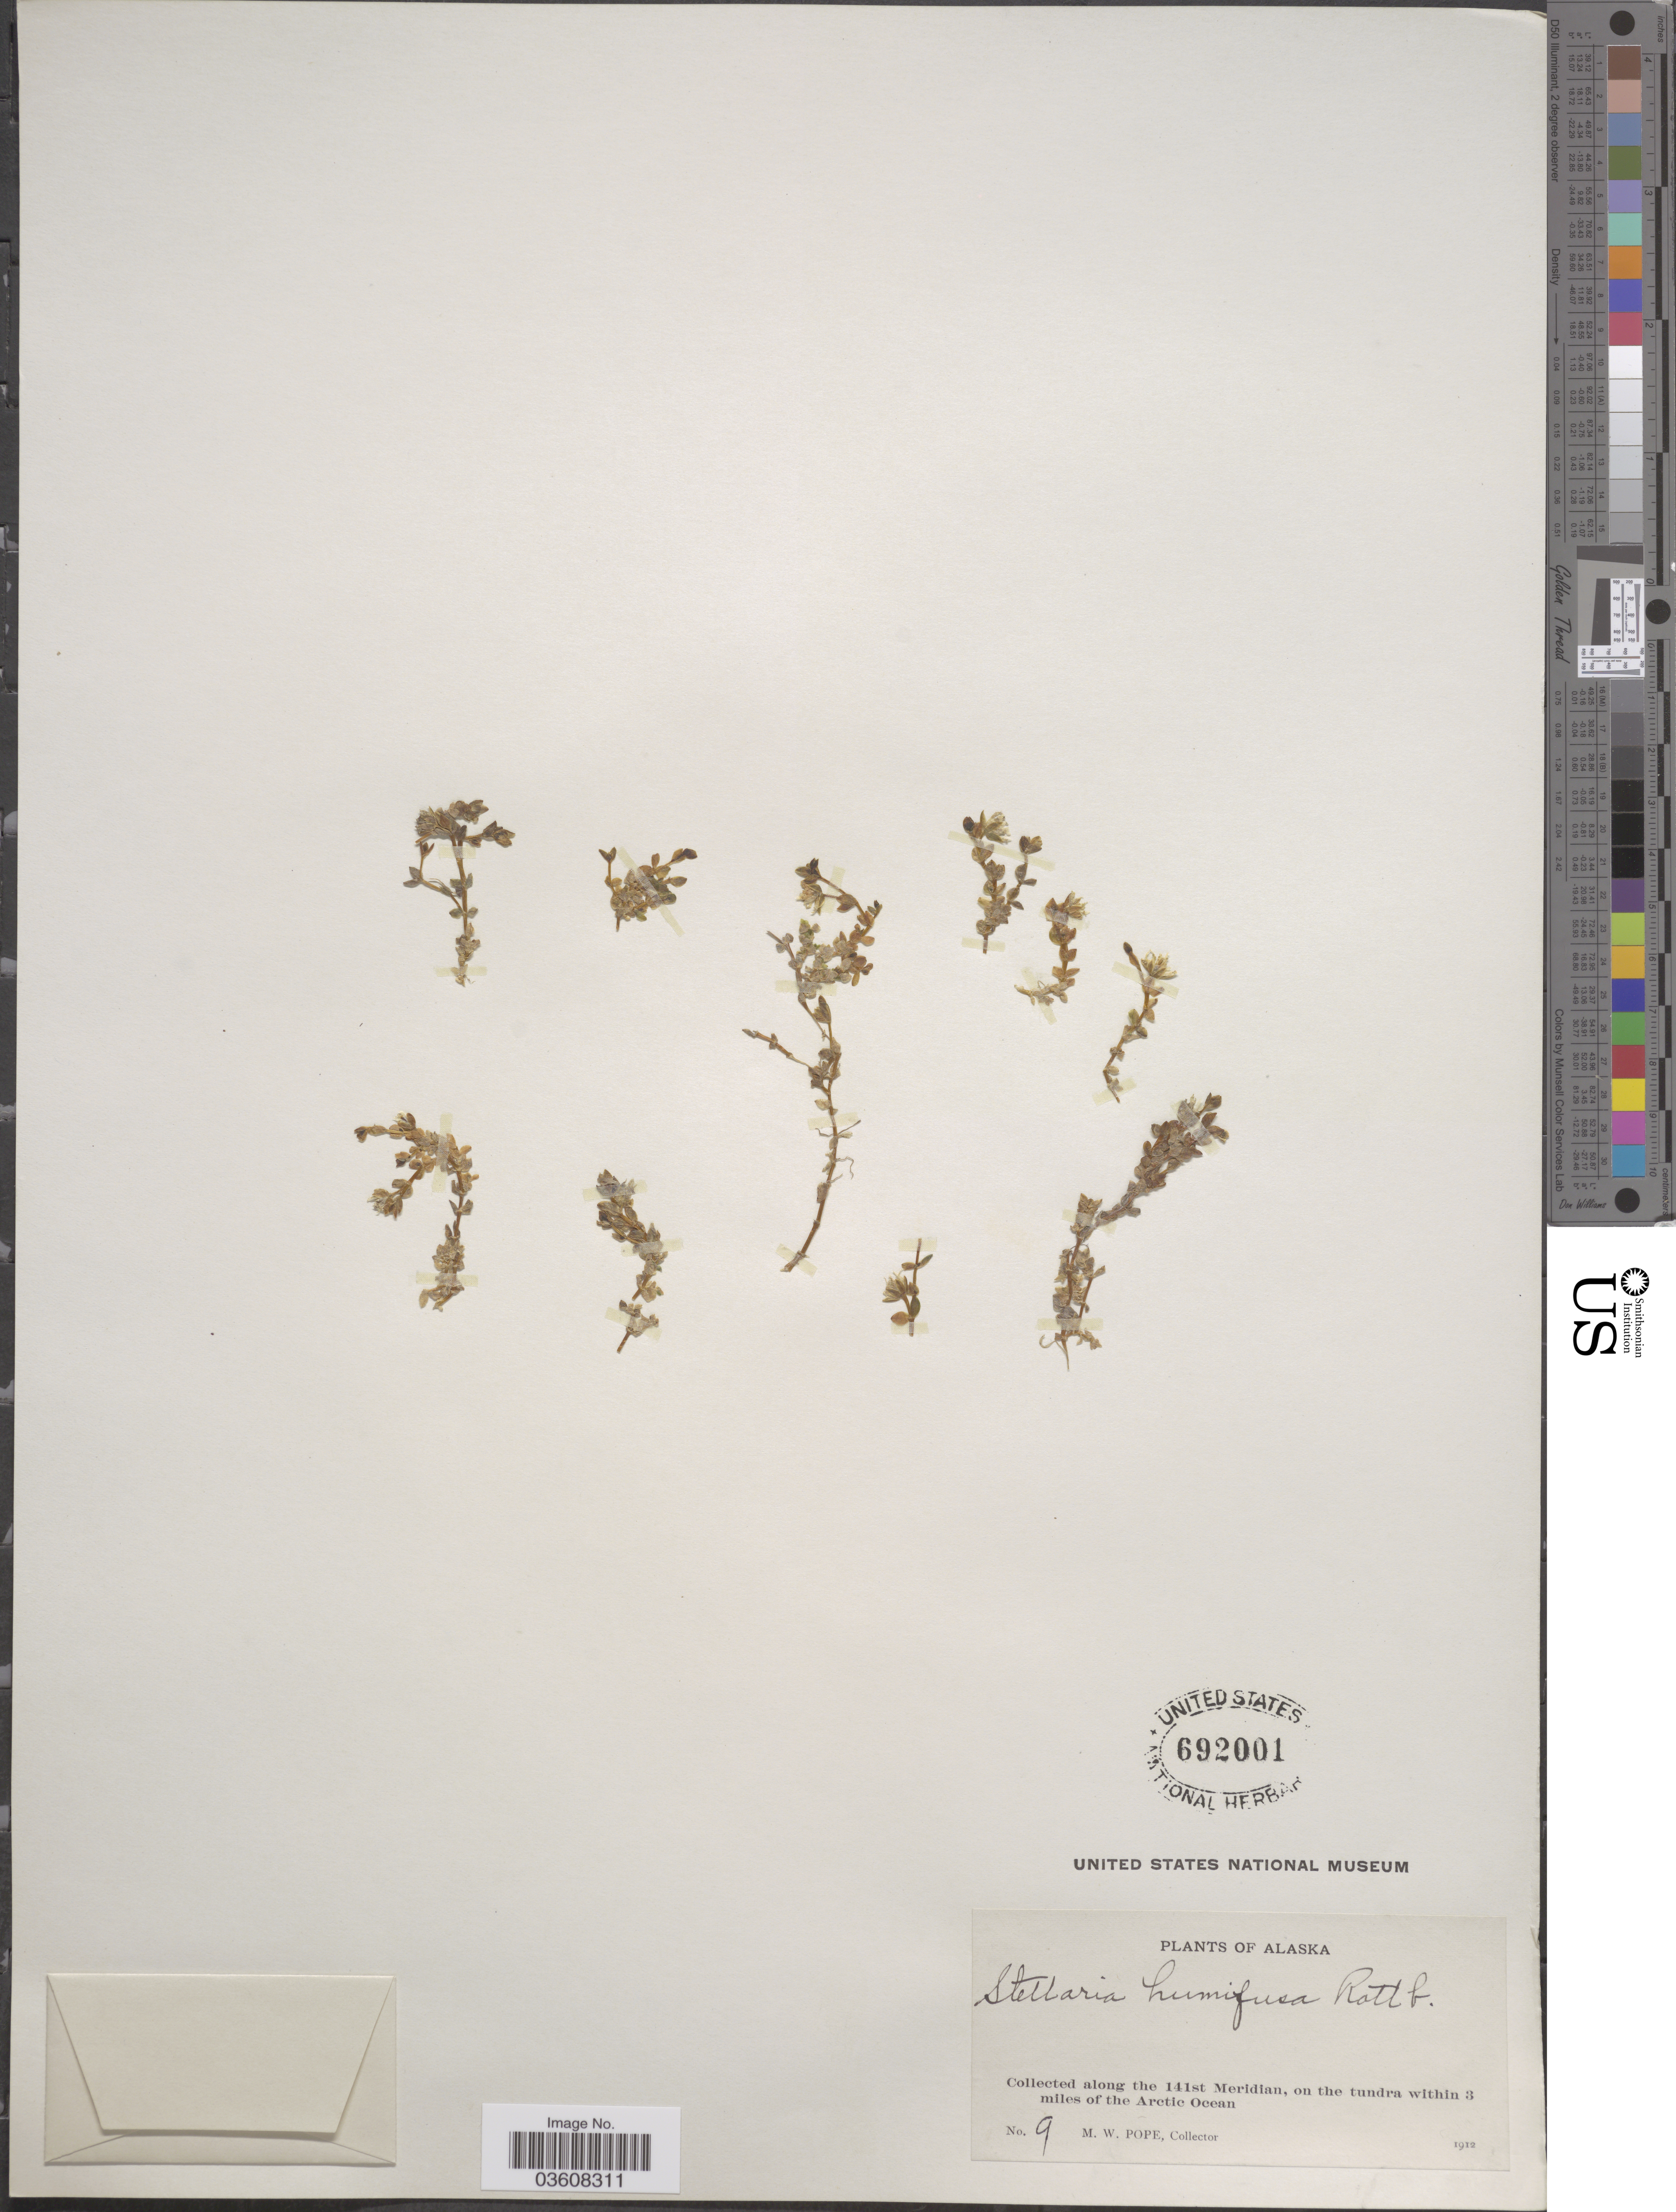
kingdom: Plantae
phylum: Tracheophyta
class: Magnoliopsida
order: Caryophyllales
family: Caryophyllaceae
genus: Stellaria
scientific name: Stellaria humifusa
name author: Rottb.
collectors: M. Pope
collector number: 9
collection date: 1912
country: United States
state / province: Alaska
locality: Along the 141st Meridian, on the tundra within 3 miles of the Arctic Ocean.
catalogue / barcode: US 692001